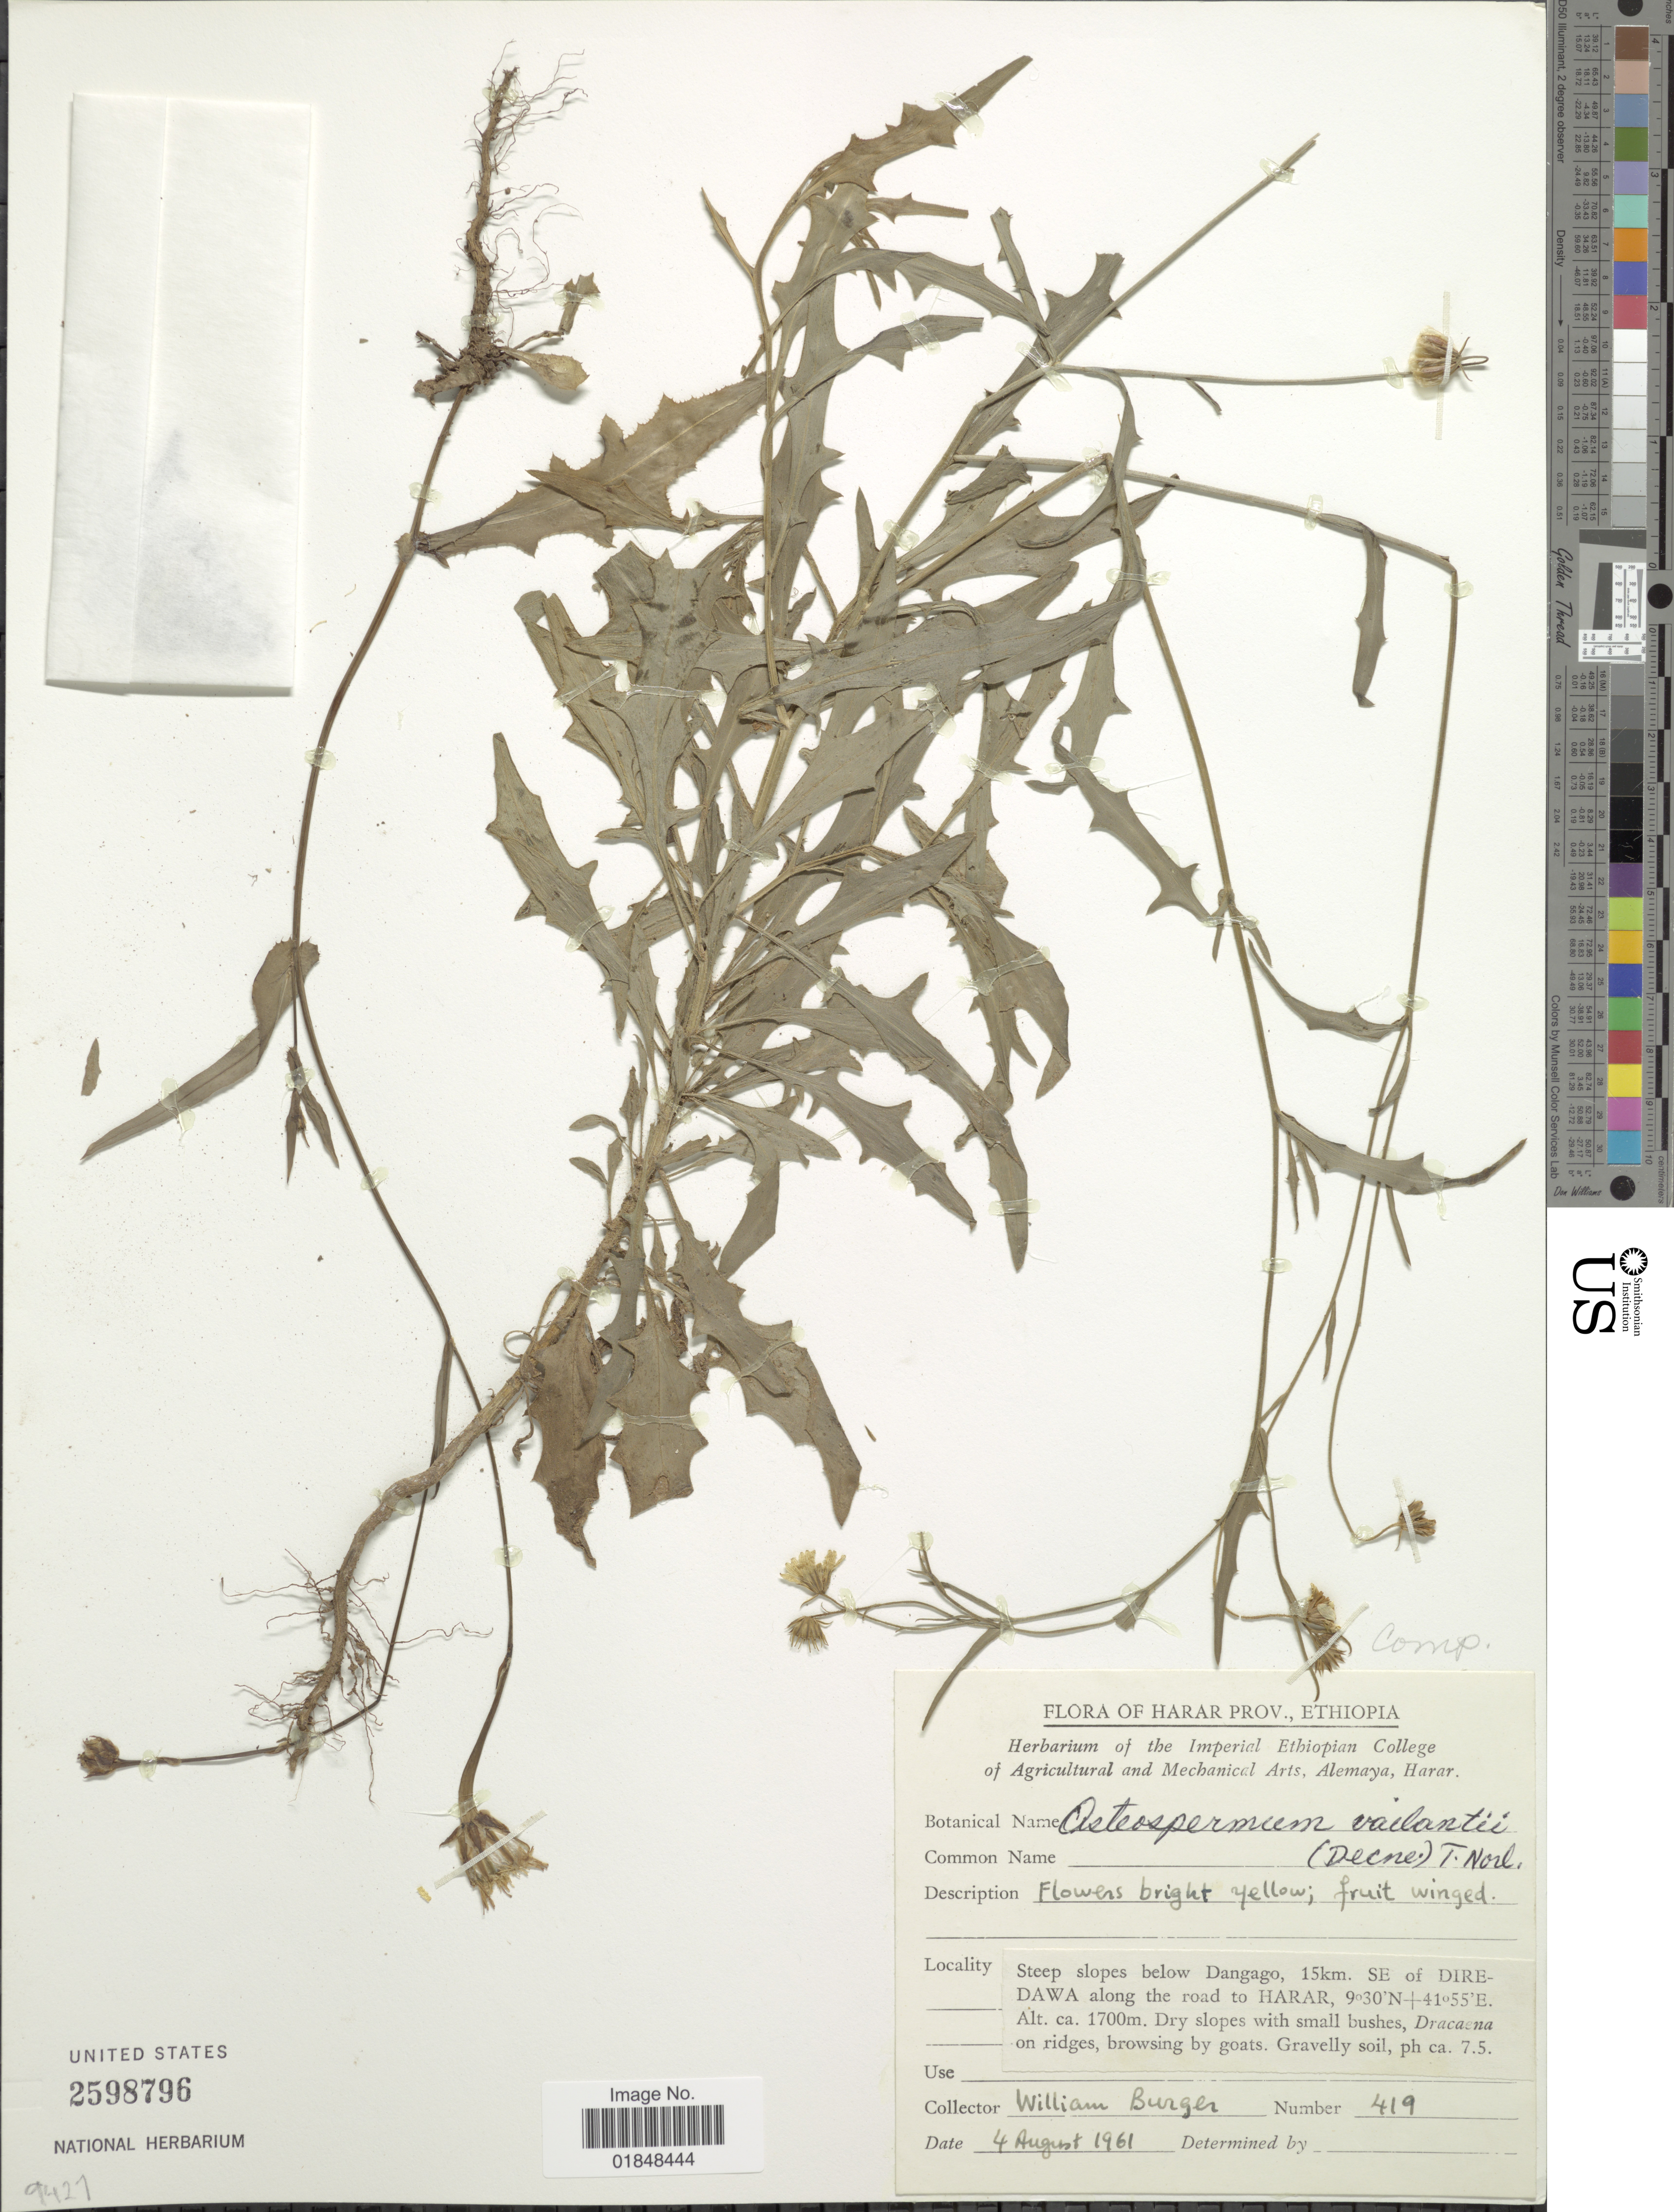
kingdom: Plantae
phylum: Tracheophyta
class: Magnoliopsida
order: Asterales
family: Asteraceae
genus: Osteospermum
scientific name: Osteospermum vailantii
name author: (Decne.) Norl.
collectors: W. Burger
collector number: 419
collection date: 1964-08-04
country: Ethiopia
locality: Below Dangago, 15 km. SE of Diredawa along the road to Harar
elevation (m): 1700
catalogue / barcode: US 2598796